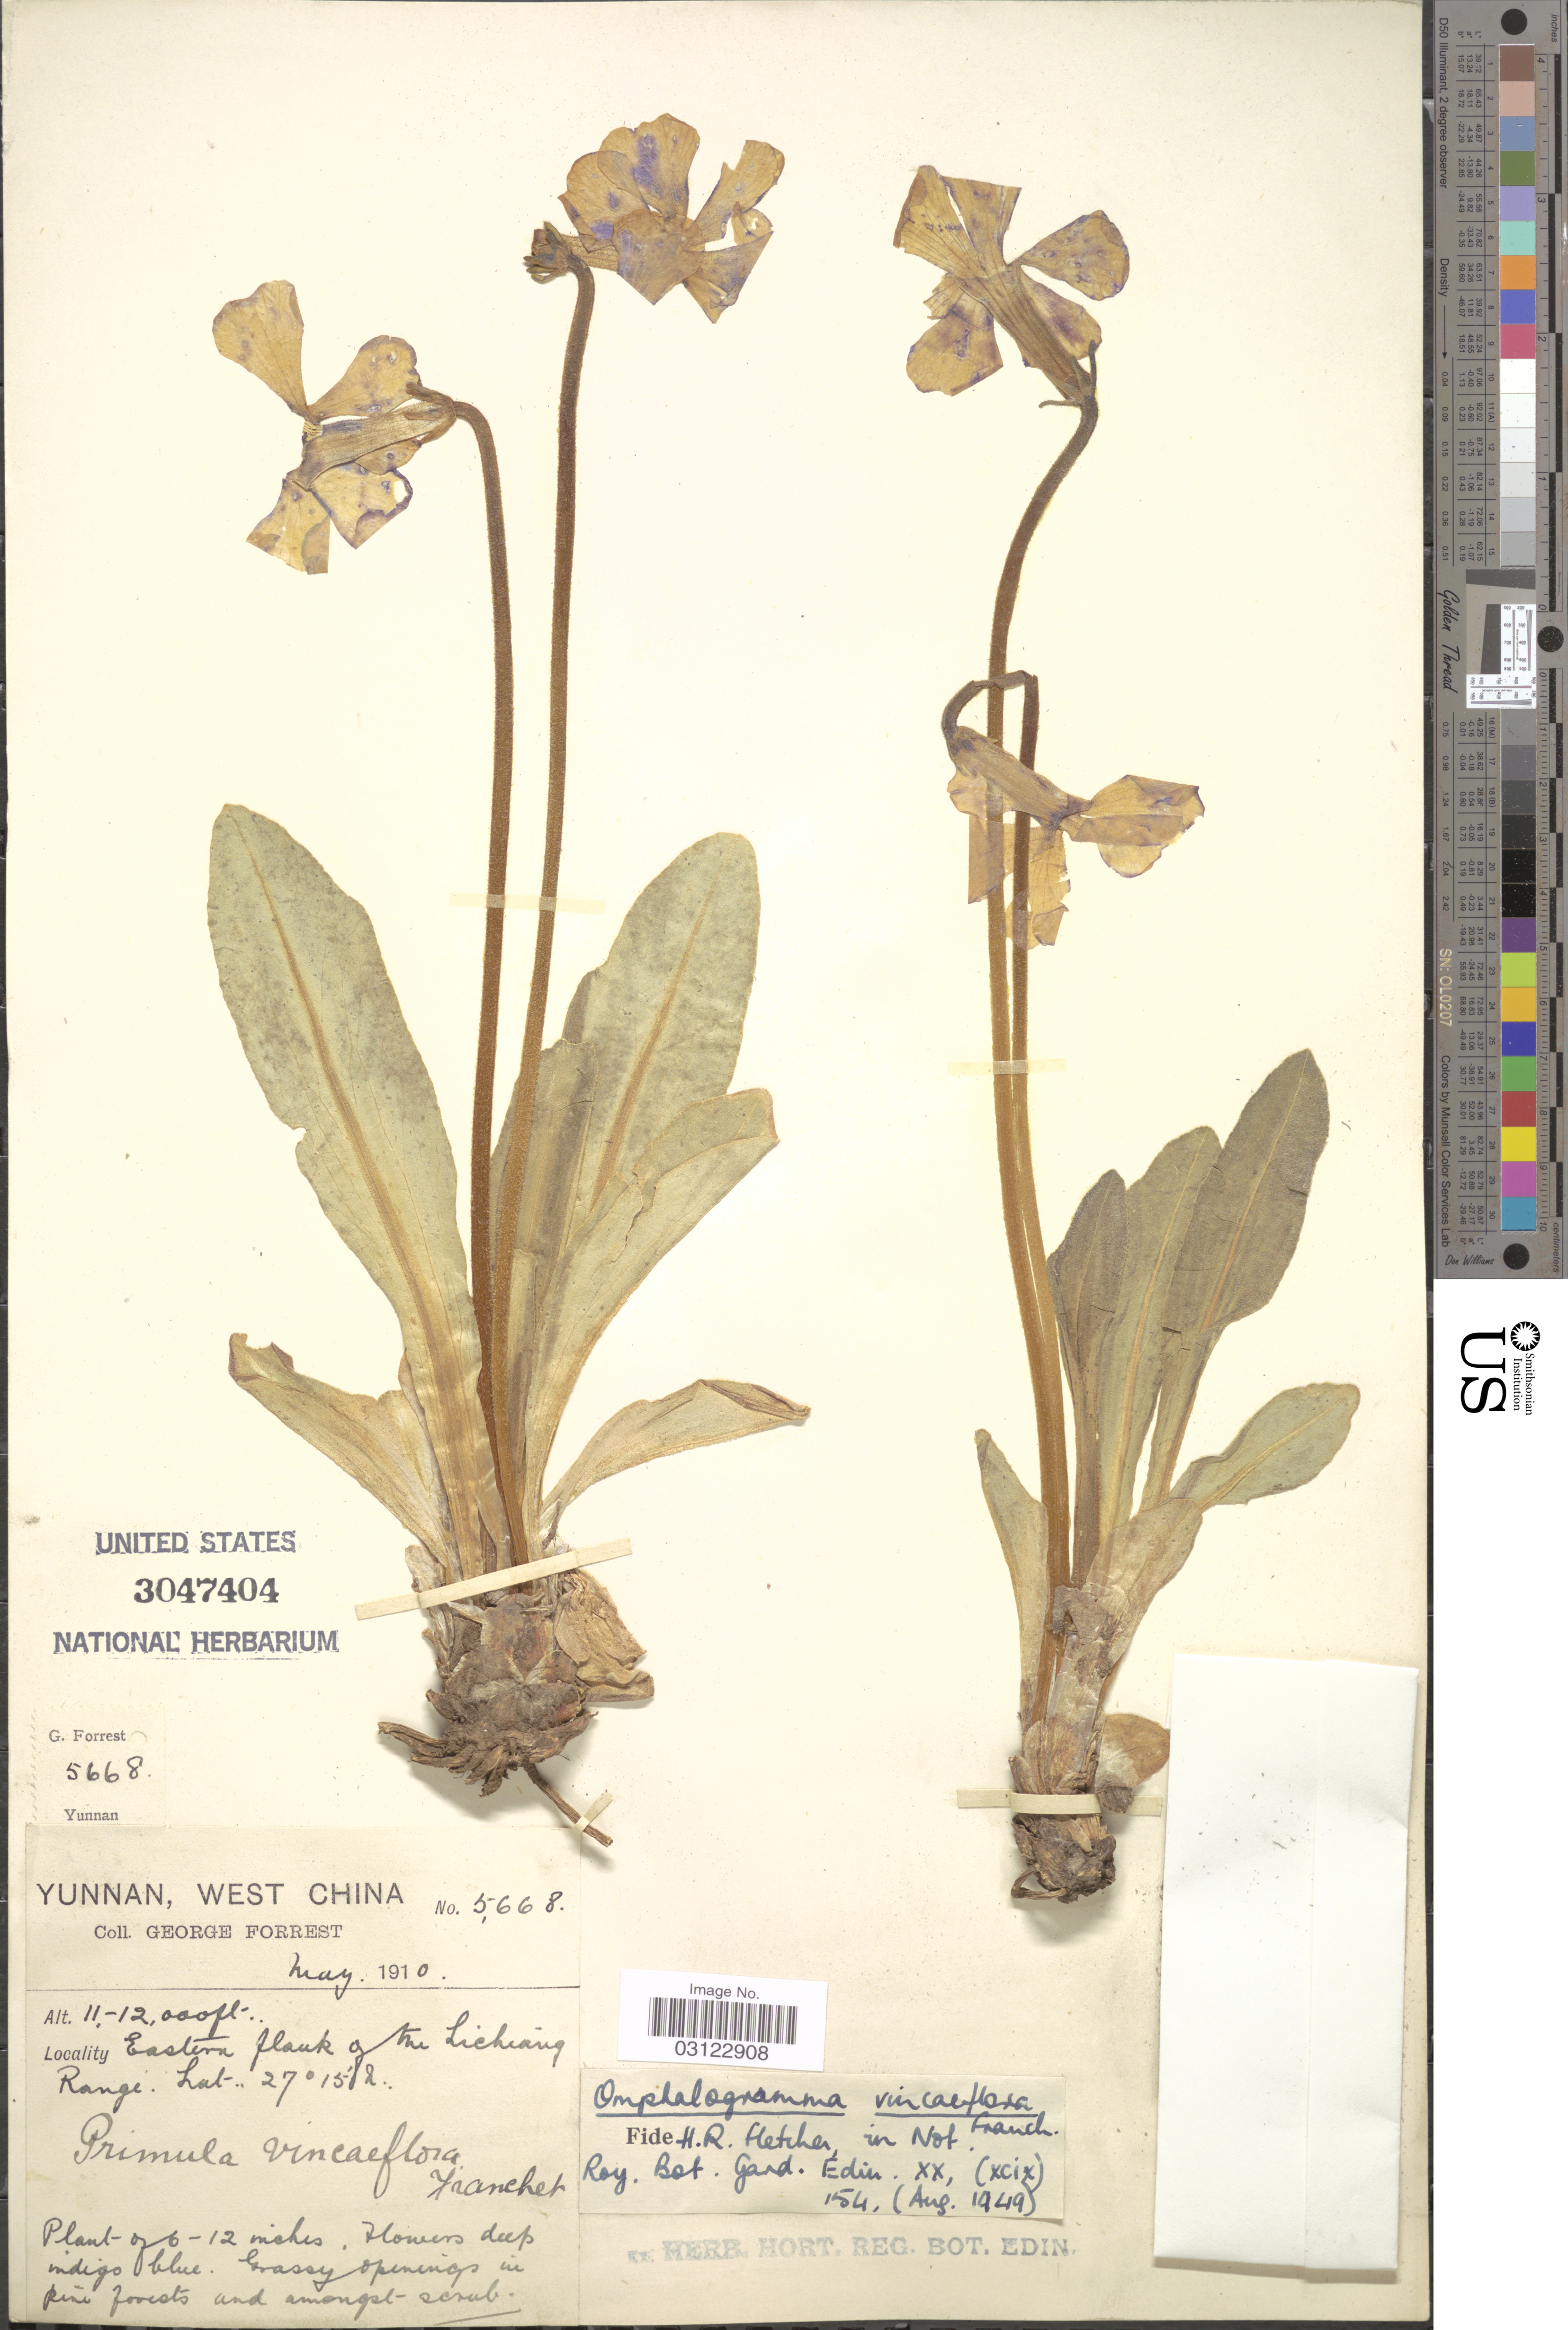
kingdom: Plantae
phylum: Tracheophyta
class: Magnoliopsida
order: Ericales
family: Primulaceae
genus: Omphalogramma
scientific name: Omphalogramma vinciflorum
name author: (Franch.) Franch.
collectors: G. Forrest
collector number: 5668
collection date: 1910-05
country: China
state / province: Yunnan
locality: West China. Eastern flank of the Lichiang Range.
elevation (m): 3353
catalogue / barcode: US 3047404